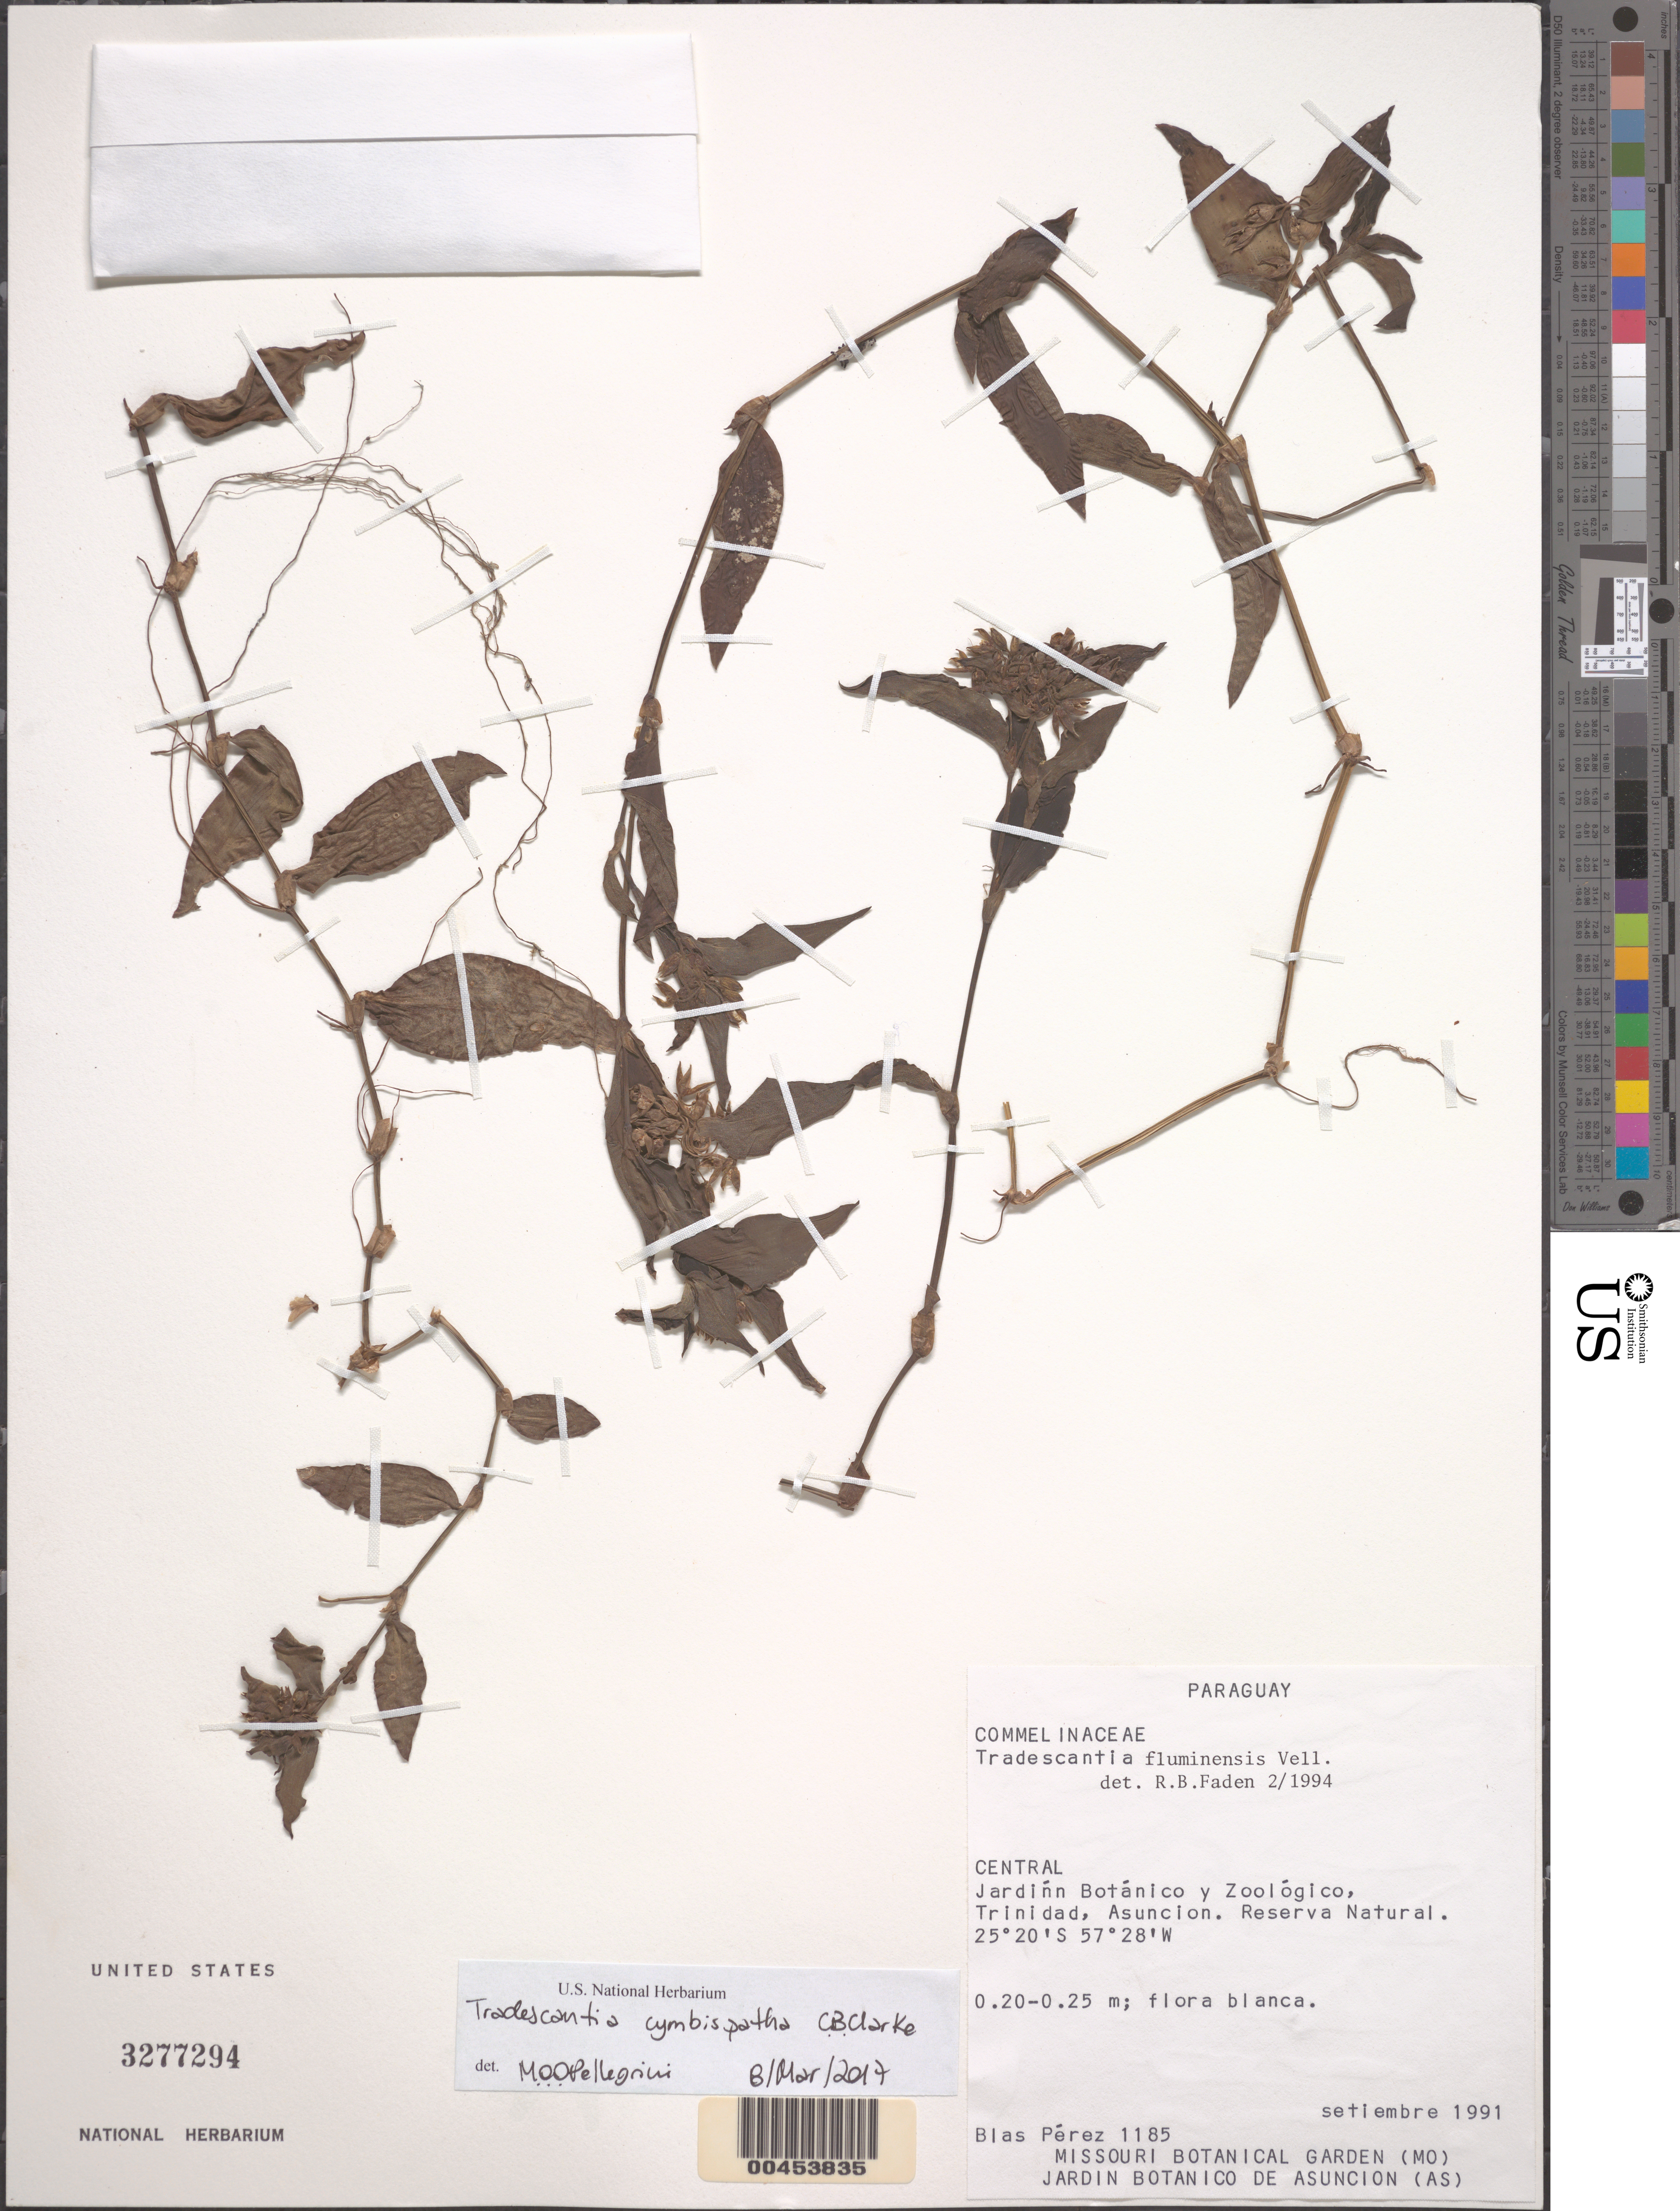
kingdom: Plantae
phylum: Tracheophyta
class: Liliopsida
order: Commelinales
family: Commelinaceae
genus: Tradescantia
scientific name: Tradescantia cymbispatha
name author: C.B. Clarke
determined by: Pellegrini, M. O. de Oliveira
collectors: B. Pérez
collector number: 1185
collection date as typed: Sep 1991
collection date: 1991-09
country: Paraguay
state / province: Central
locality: Jardin botanical and zoo, trinidad. asuncion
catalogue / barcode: US 3277294